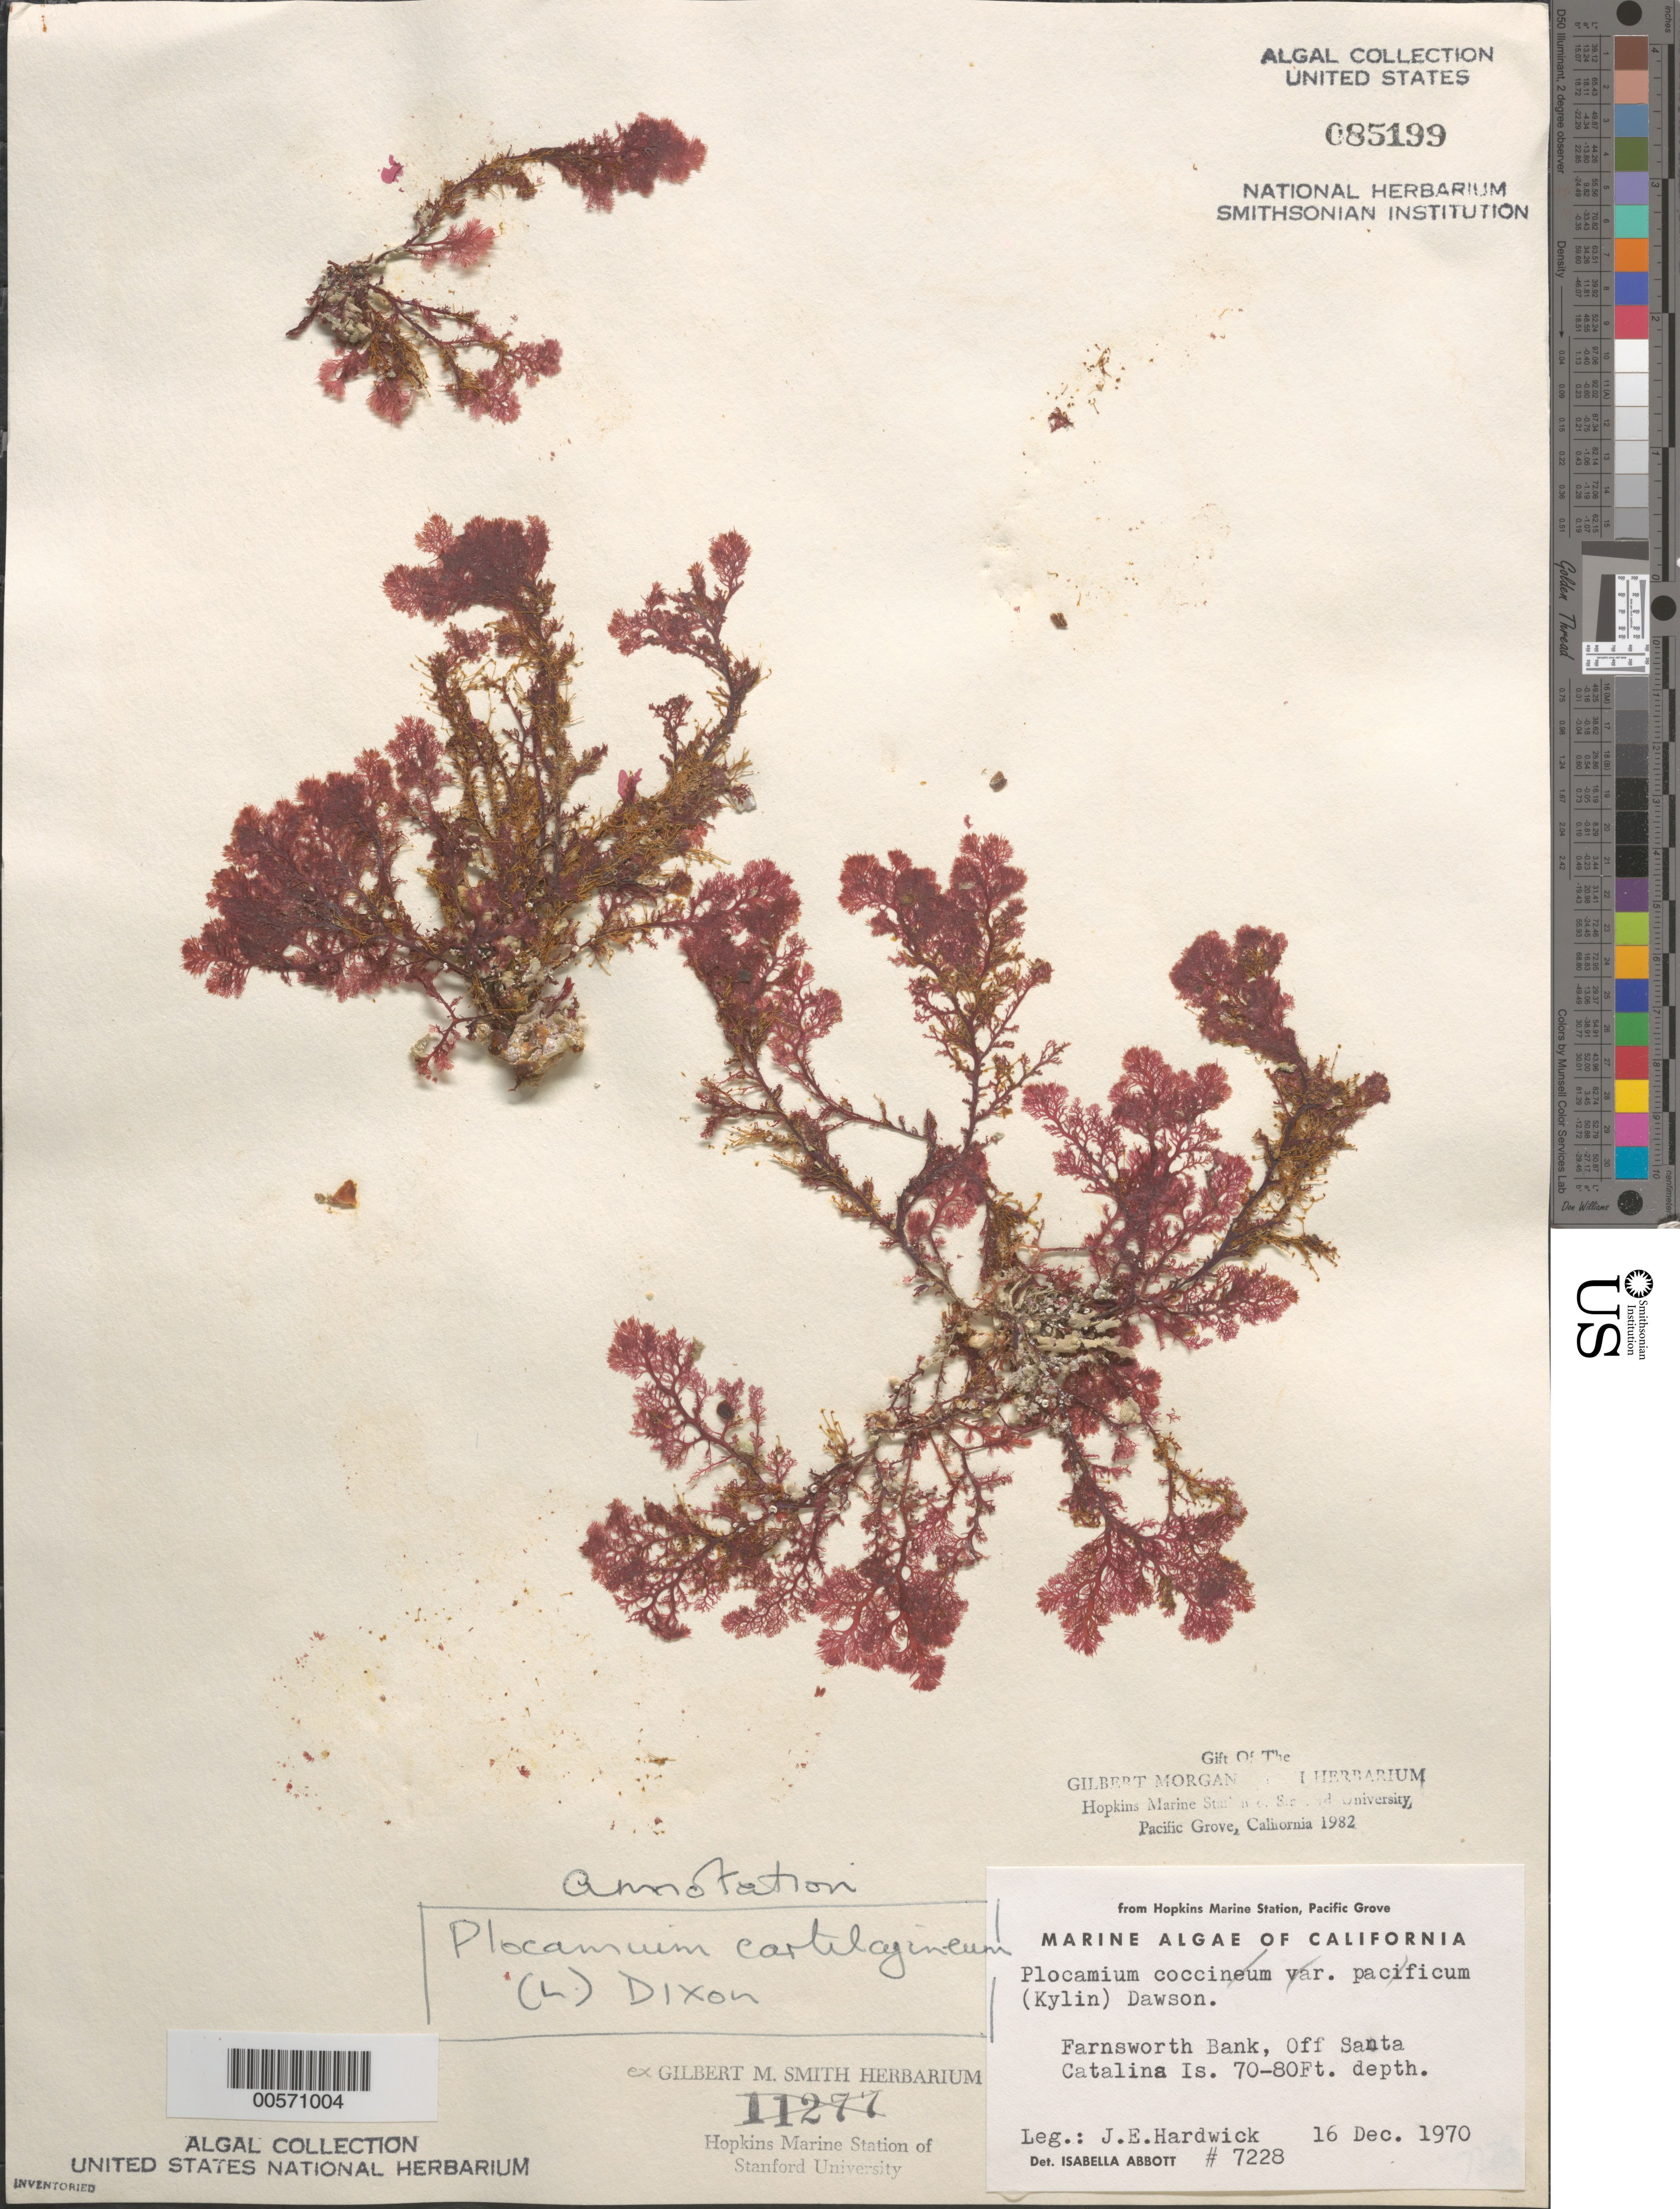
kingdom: Plantae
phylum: Rhodophyta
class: Florideophyceae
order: Plocamiales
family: Plocamiaceae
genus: Plocamium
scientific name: Plocamium cartilagineum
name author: (L.) P.S. Dixon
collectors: J. Hardwick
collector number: IAA 7228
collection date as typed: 16 Dec 1970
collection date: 1970-12-16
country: United States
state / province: California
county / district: Los Angeles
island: Santa Catalina Island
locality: Farnsworth Bank, off the island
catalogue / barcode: US 85199